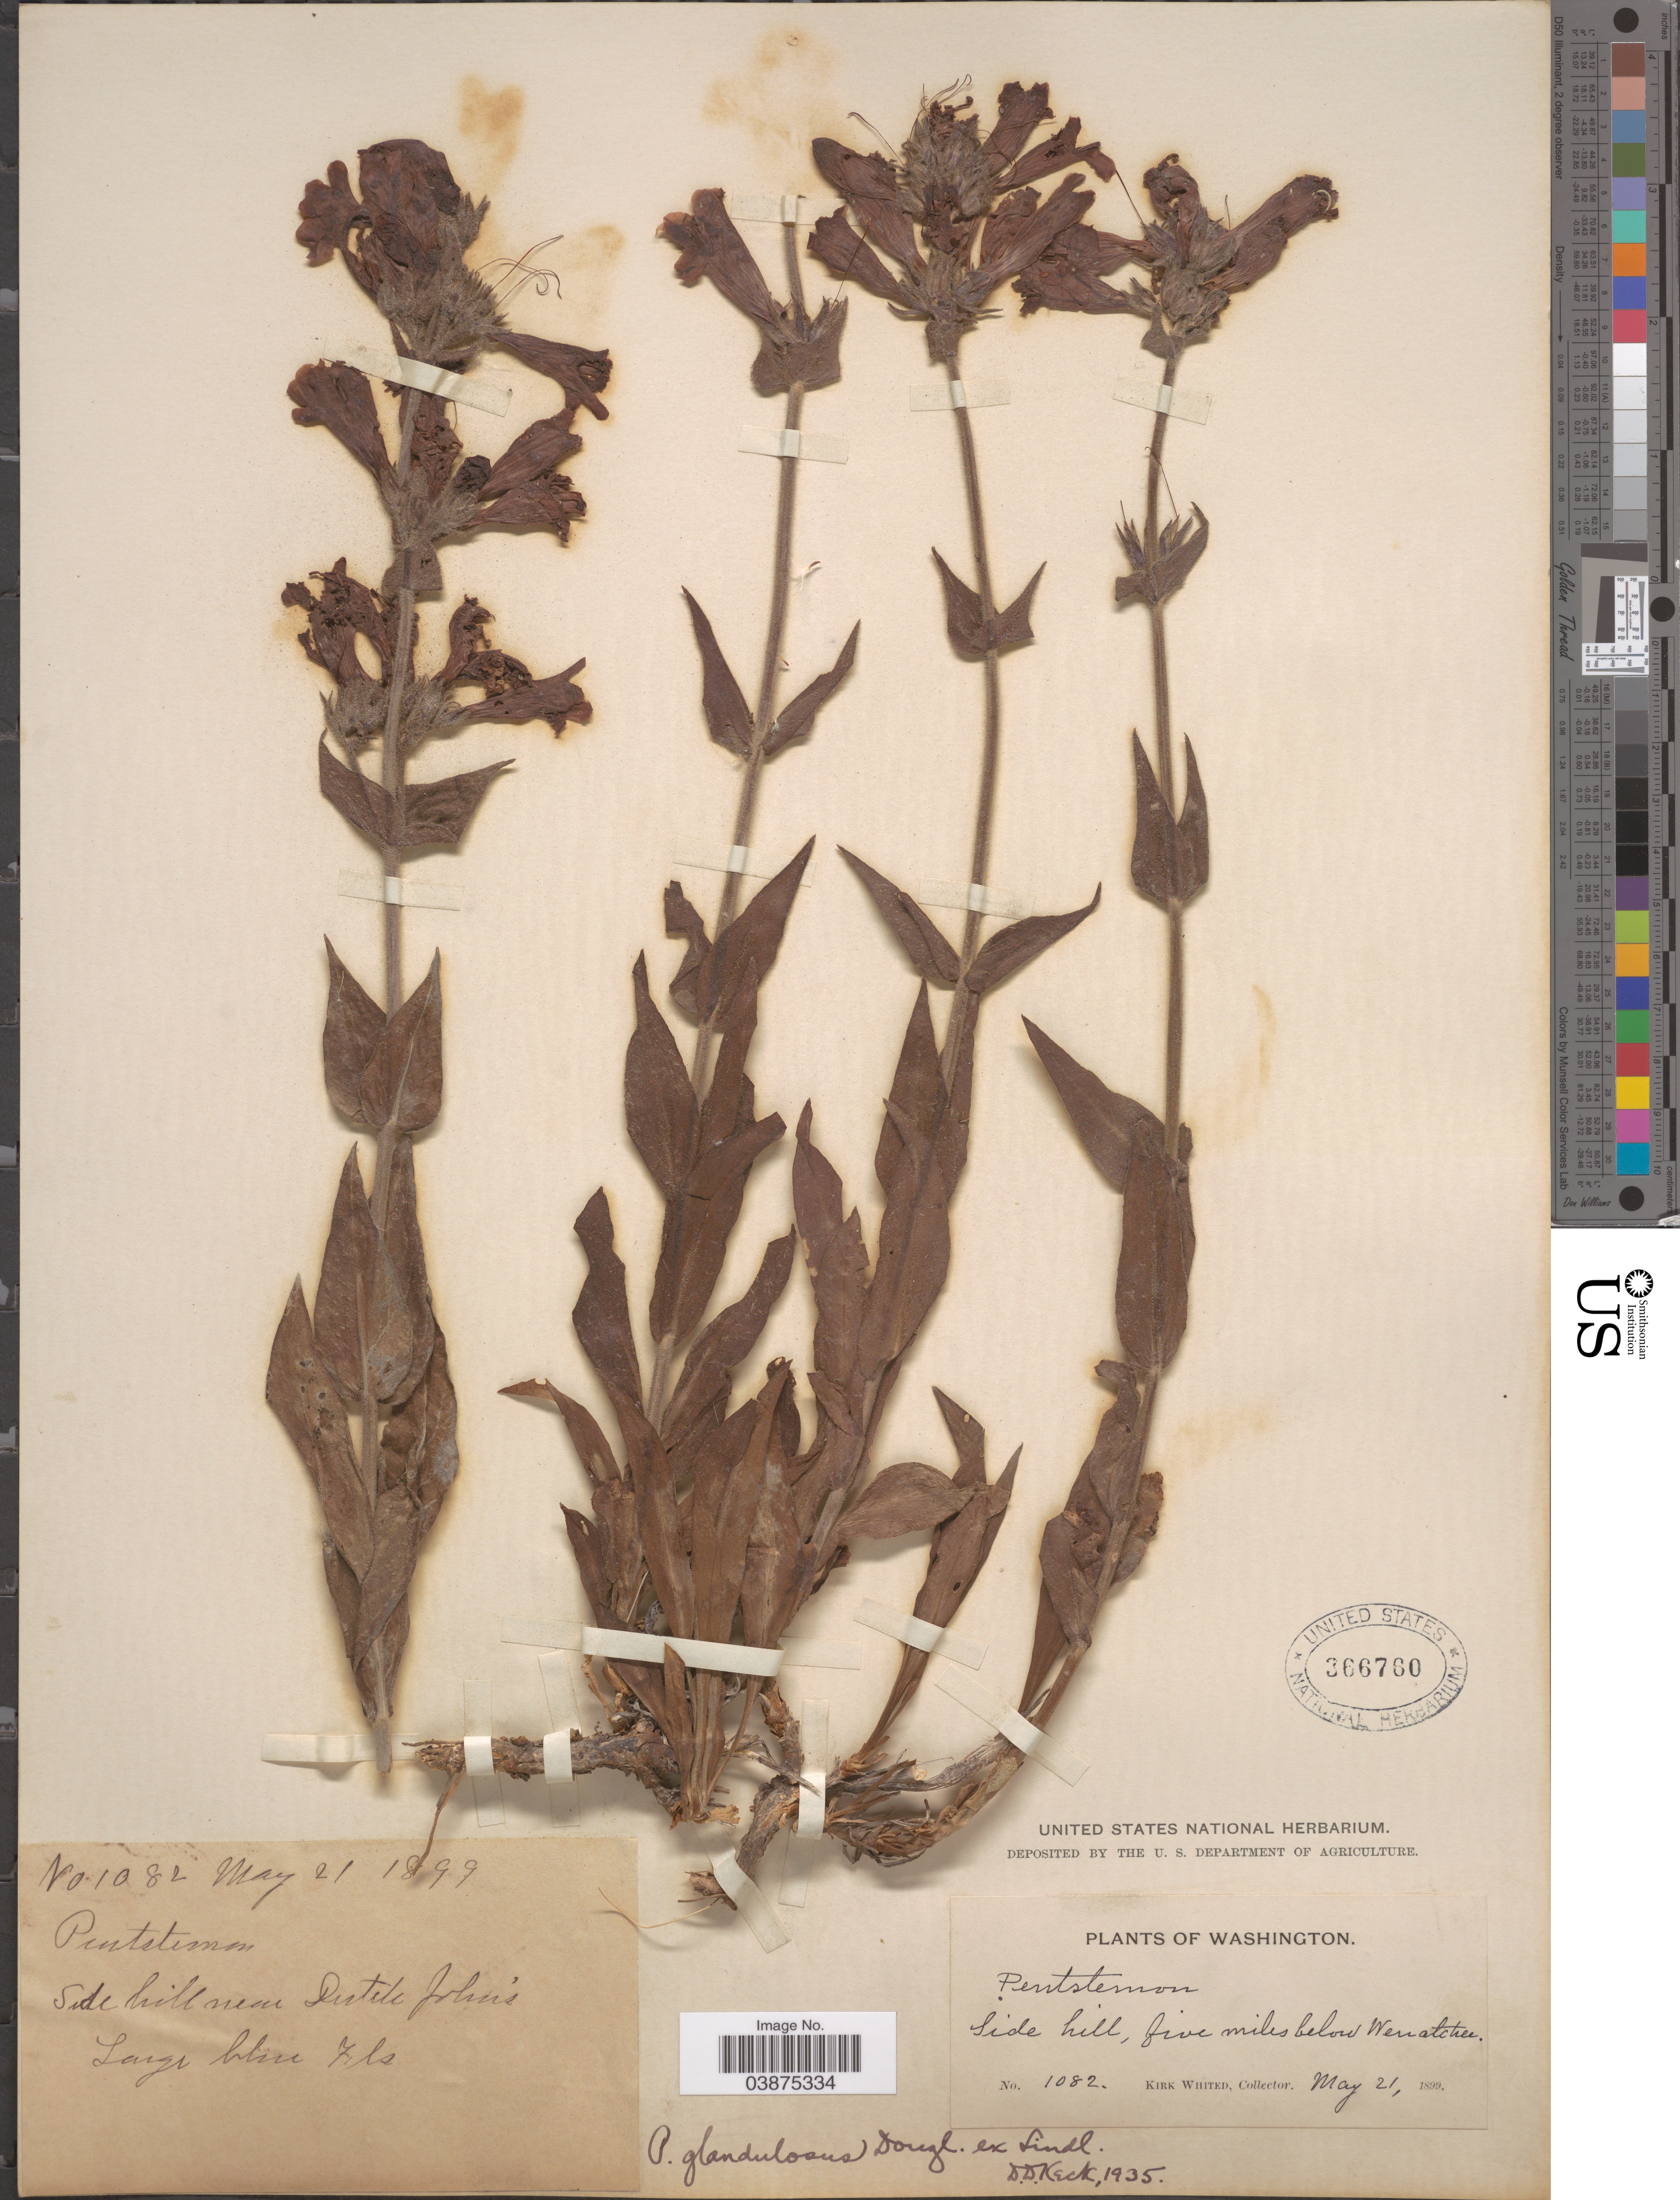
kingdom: Plantae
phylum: Tracheophyta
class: Magnoliopsida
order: Lamiales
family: Plantaginaceae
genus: Penstemon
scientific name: Penstemon glandulosus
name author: Douglas ex Lindl.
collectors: K. Whited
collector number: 1082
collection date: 1899-05-21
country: United States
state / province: Washington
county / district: Chelan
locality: Side hill near Dutch John's, five miles below Wenatchee.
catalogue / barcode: US 366760